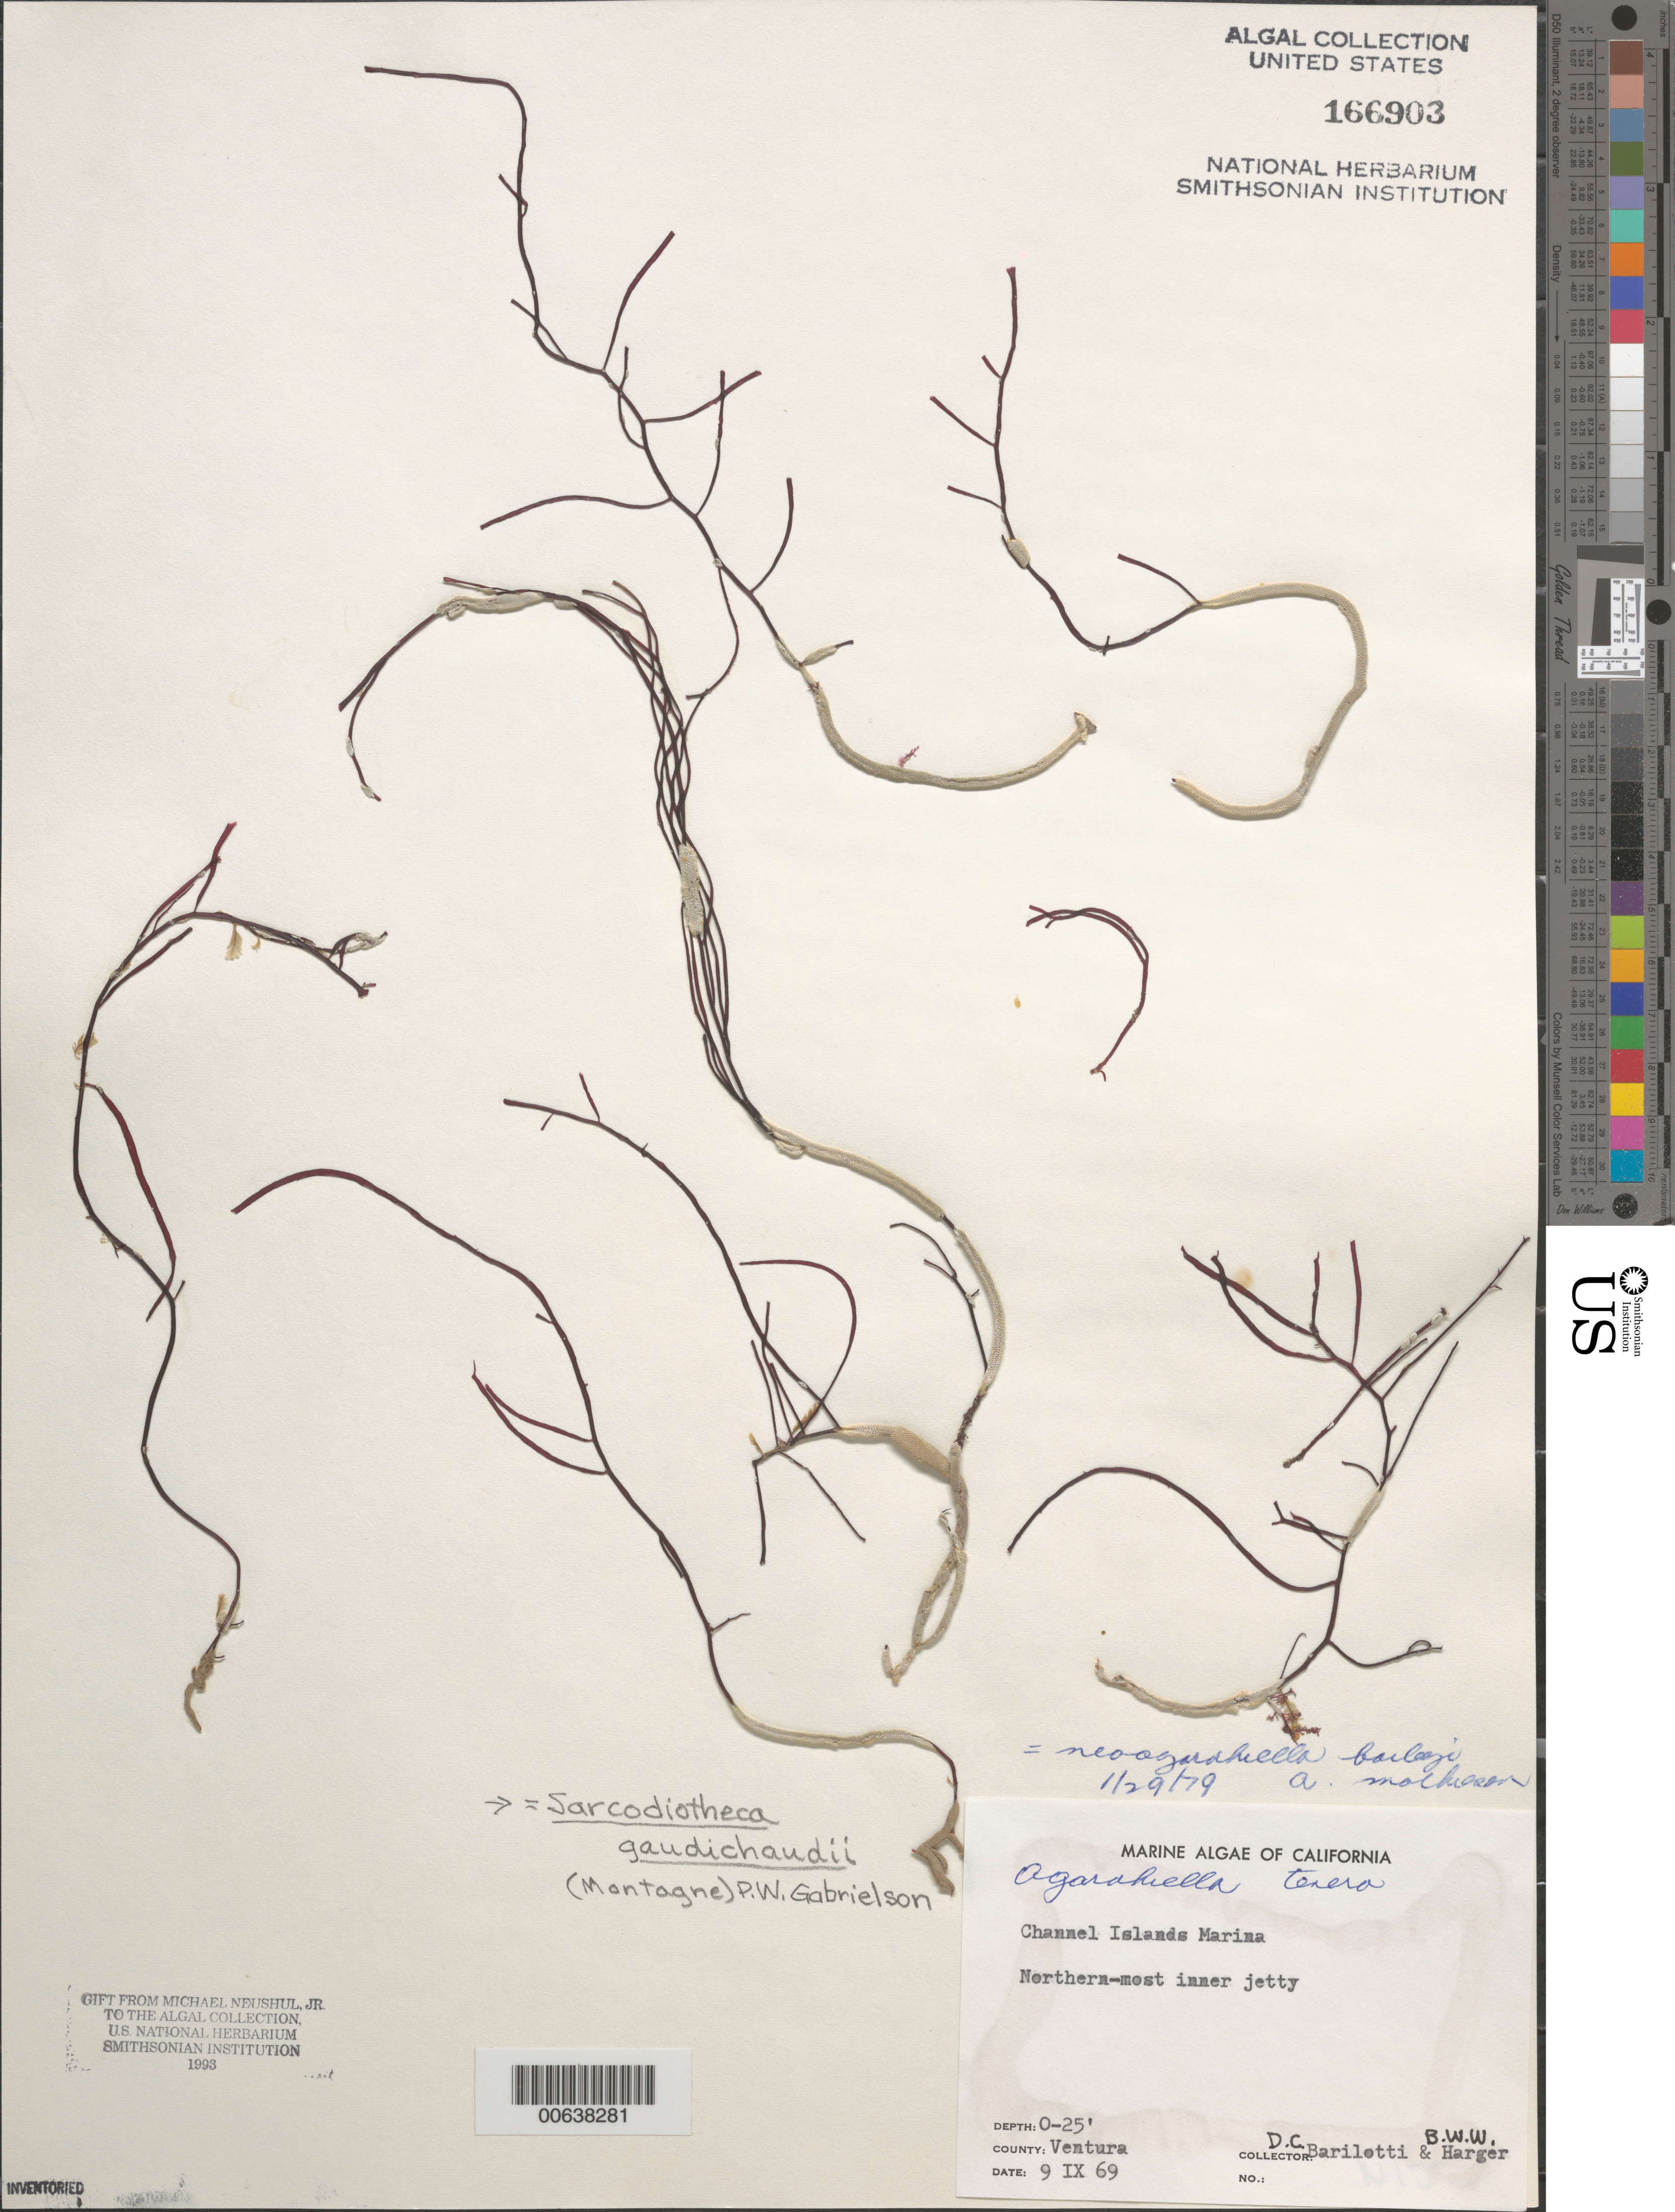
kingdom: Plantae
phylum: Rhodophyta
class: Florideophyceae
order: Gigartinales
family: Solieriaceae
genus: Sarcodiotheca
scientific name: Sarcodiotheca gaudichaudii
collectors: D. C. Barilotti & B. W. Harger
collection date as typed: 09 Sep 1969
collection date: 1969-09-09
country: United States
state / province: California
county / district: Ventura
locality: Channel Islands Marina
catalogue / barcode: US 166903